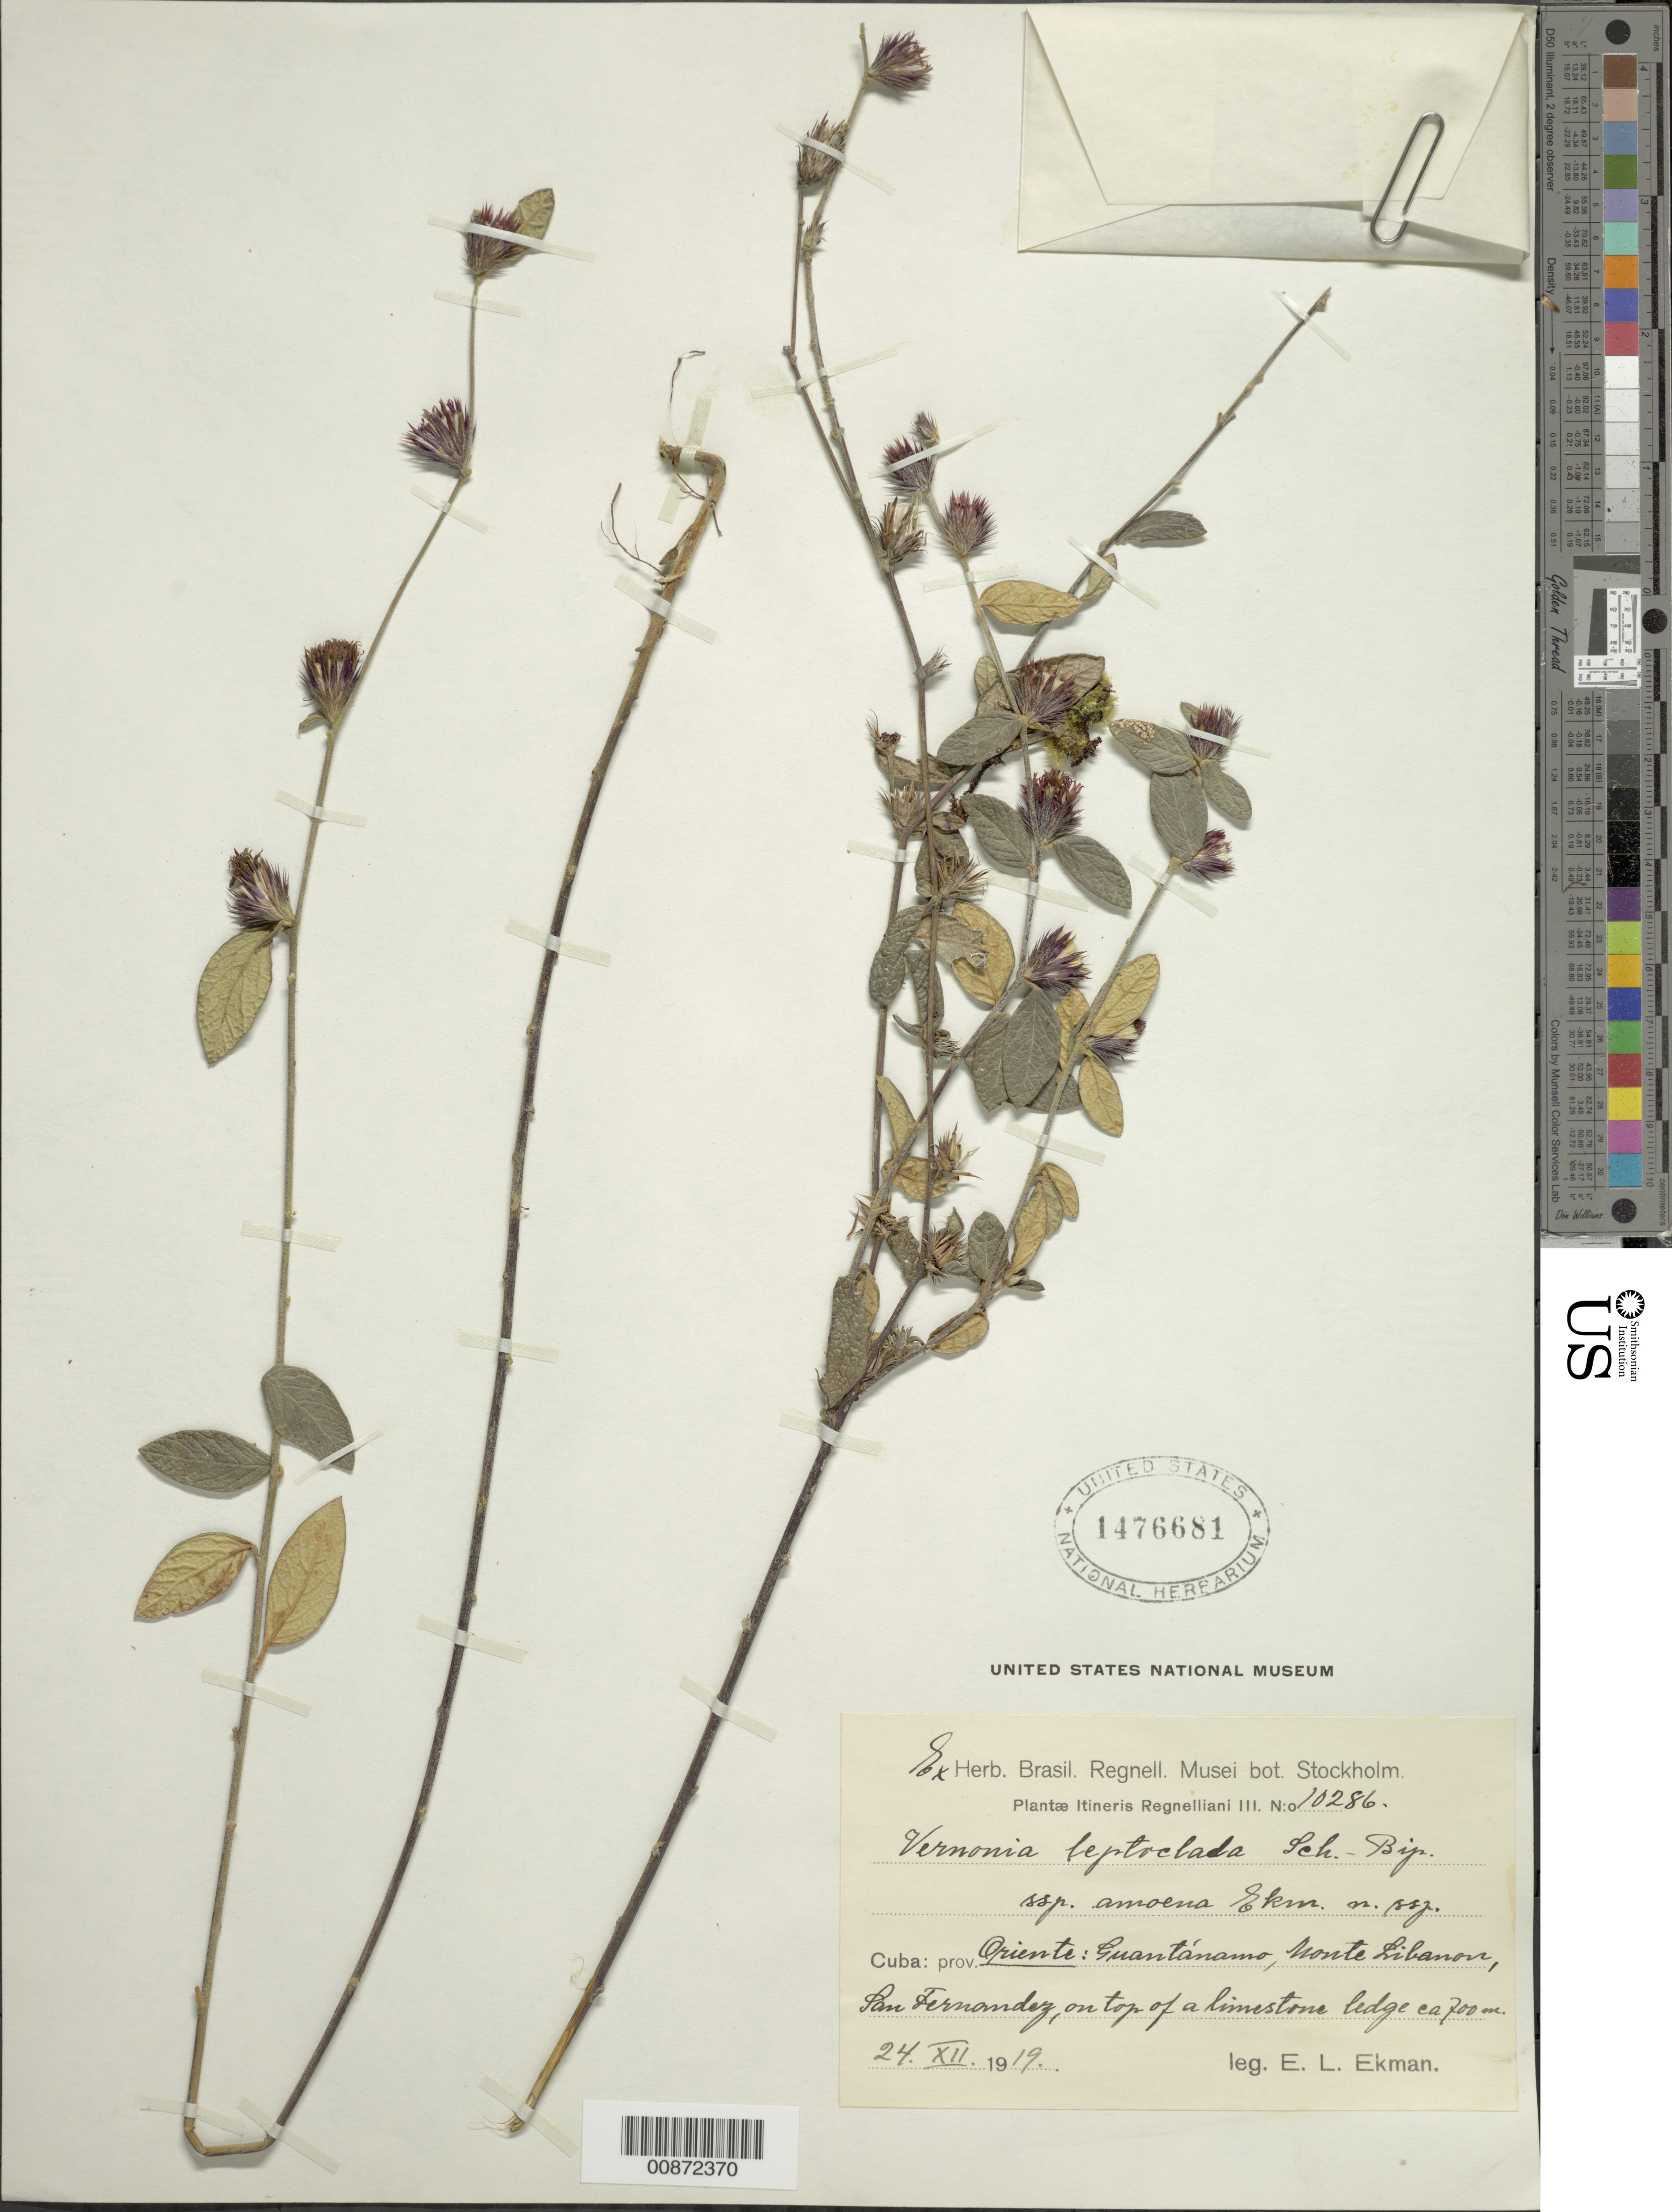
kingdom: Plantae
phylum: Tracheophyta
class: Magnoliopsida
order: Asterales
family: Asteraceae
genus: Lepidaploa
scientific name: Lepidaploa leptoclada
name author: (Sch. Bip.) H. Rob.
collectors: E. L. Ekman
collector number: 10286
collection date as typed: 24 Dec 1919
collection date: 1919-12-24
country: Cuba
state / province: Oriente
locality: Guantánamo, Monte Libanon, San Fernandez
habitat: On top of limestone ledge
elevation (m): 2134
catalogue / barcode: US 1476681